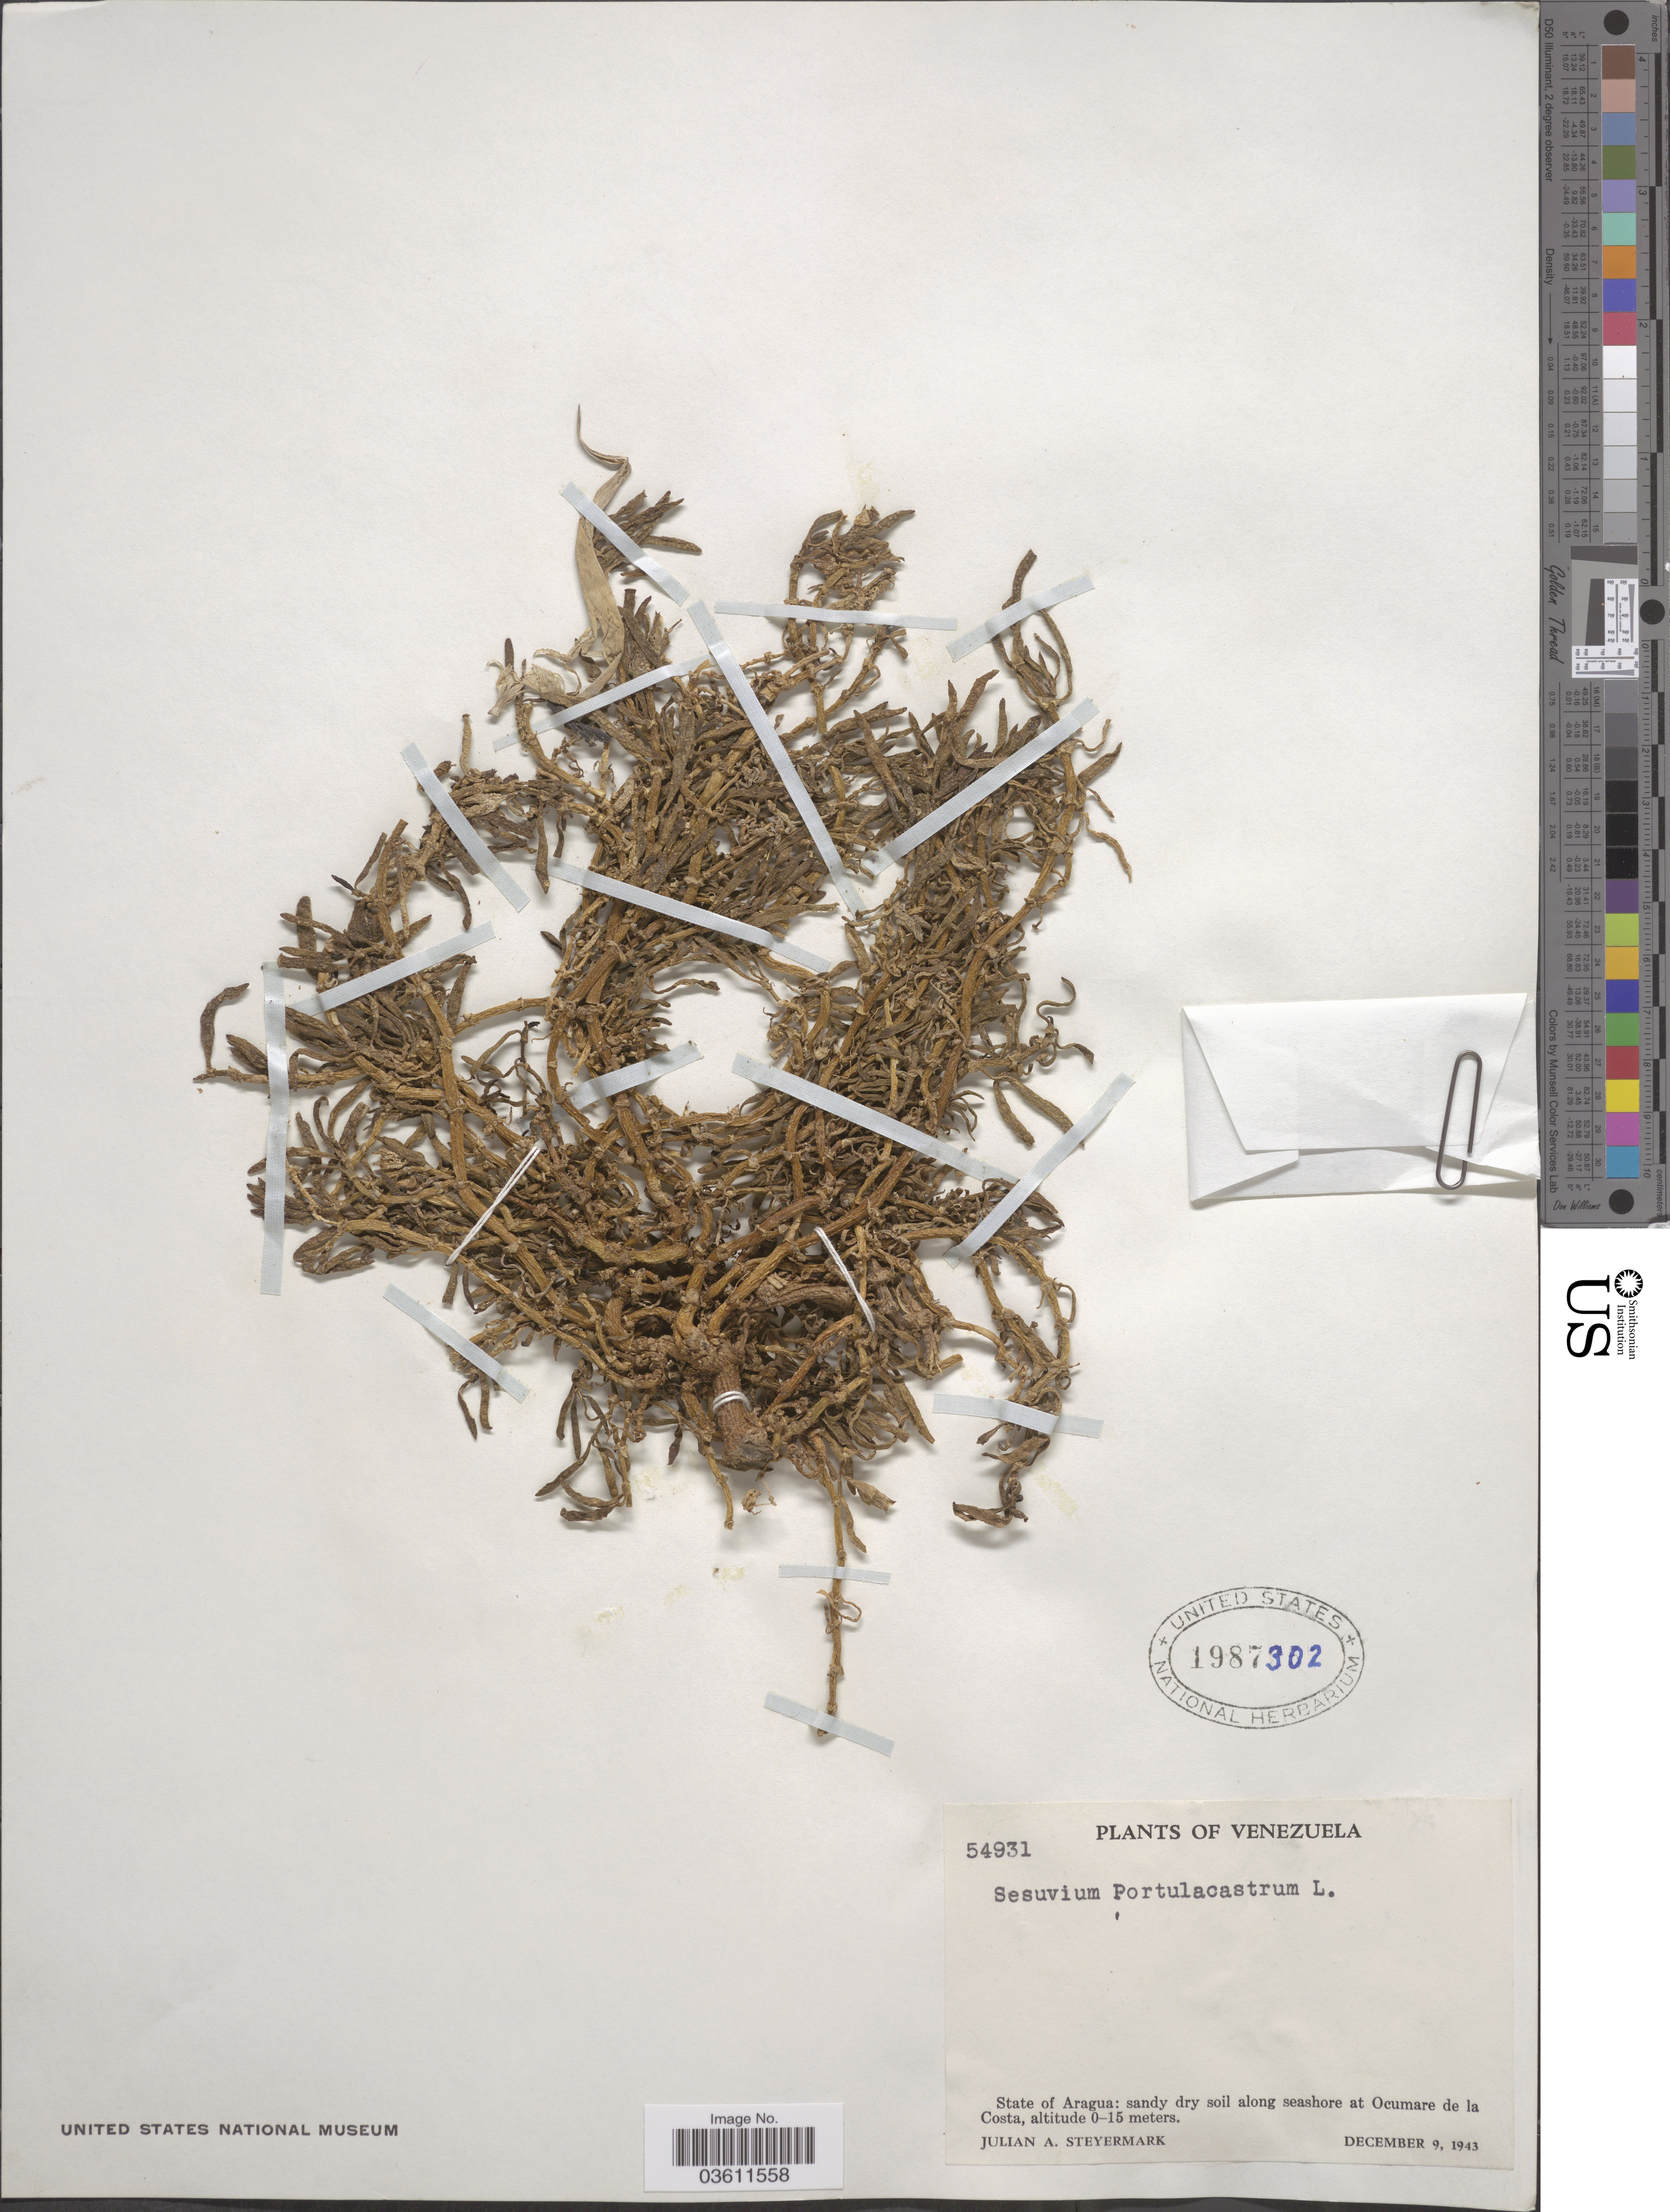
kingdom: Plantae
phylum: Tracheophyta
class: Magnoliopsida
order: Caryophyllales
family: Aizoaceae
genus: Sesuvium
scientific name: Sesuvium portulacastrum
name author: (L.) L.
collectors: J. Steyermark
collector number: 54931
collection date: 1943-12-09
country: Venezuela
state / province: Aragua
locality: Along seashore at Ocumare de la Costa.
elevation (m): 0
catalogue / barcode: US 1987302